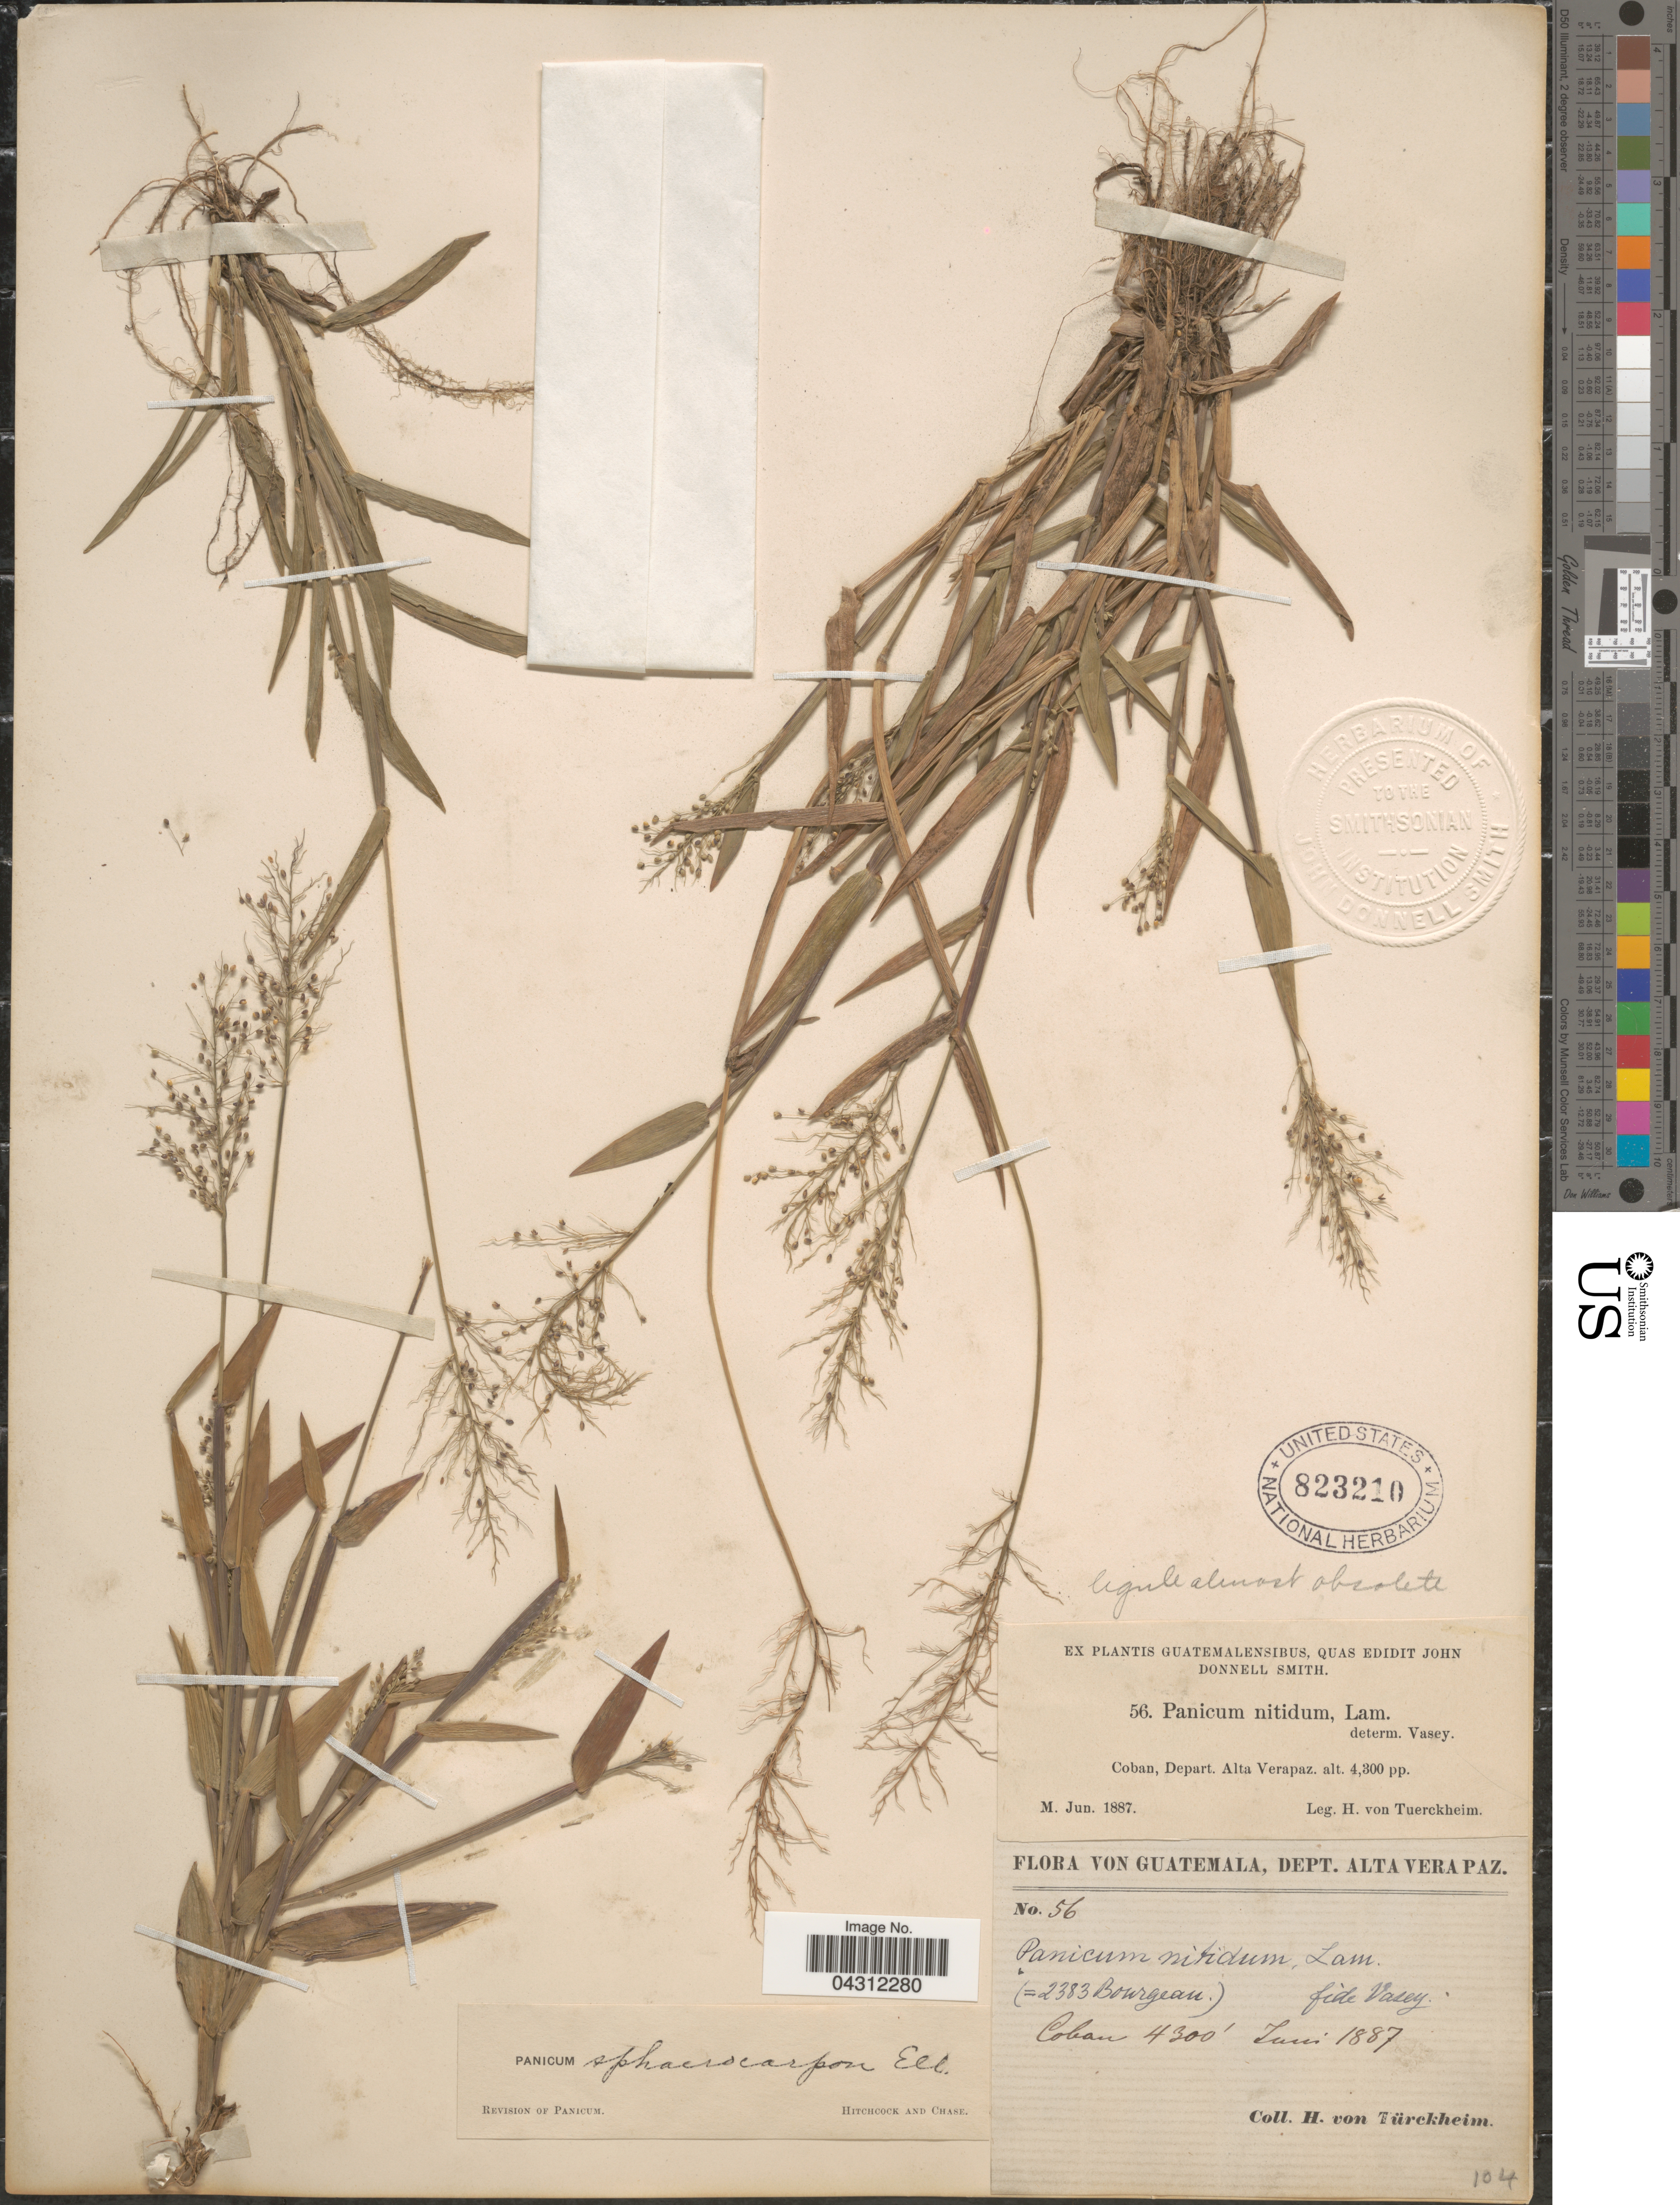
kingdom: Plantae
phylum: Tracheophyta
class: Liliopsida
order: Poales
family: Poaceae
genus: Dichanthelium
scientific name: Dichanthelium sphaerocarpon var. sphaerocarpon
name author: (Elliott) Gould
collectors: H. von Türckheim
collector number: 56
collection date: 1887-06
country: Guatemala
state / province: Alta Verapaz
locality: Coban, Depart. Alta Verapaz.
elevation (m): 1311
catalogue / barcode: US 823210